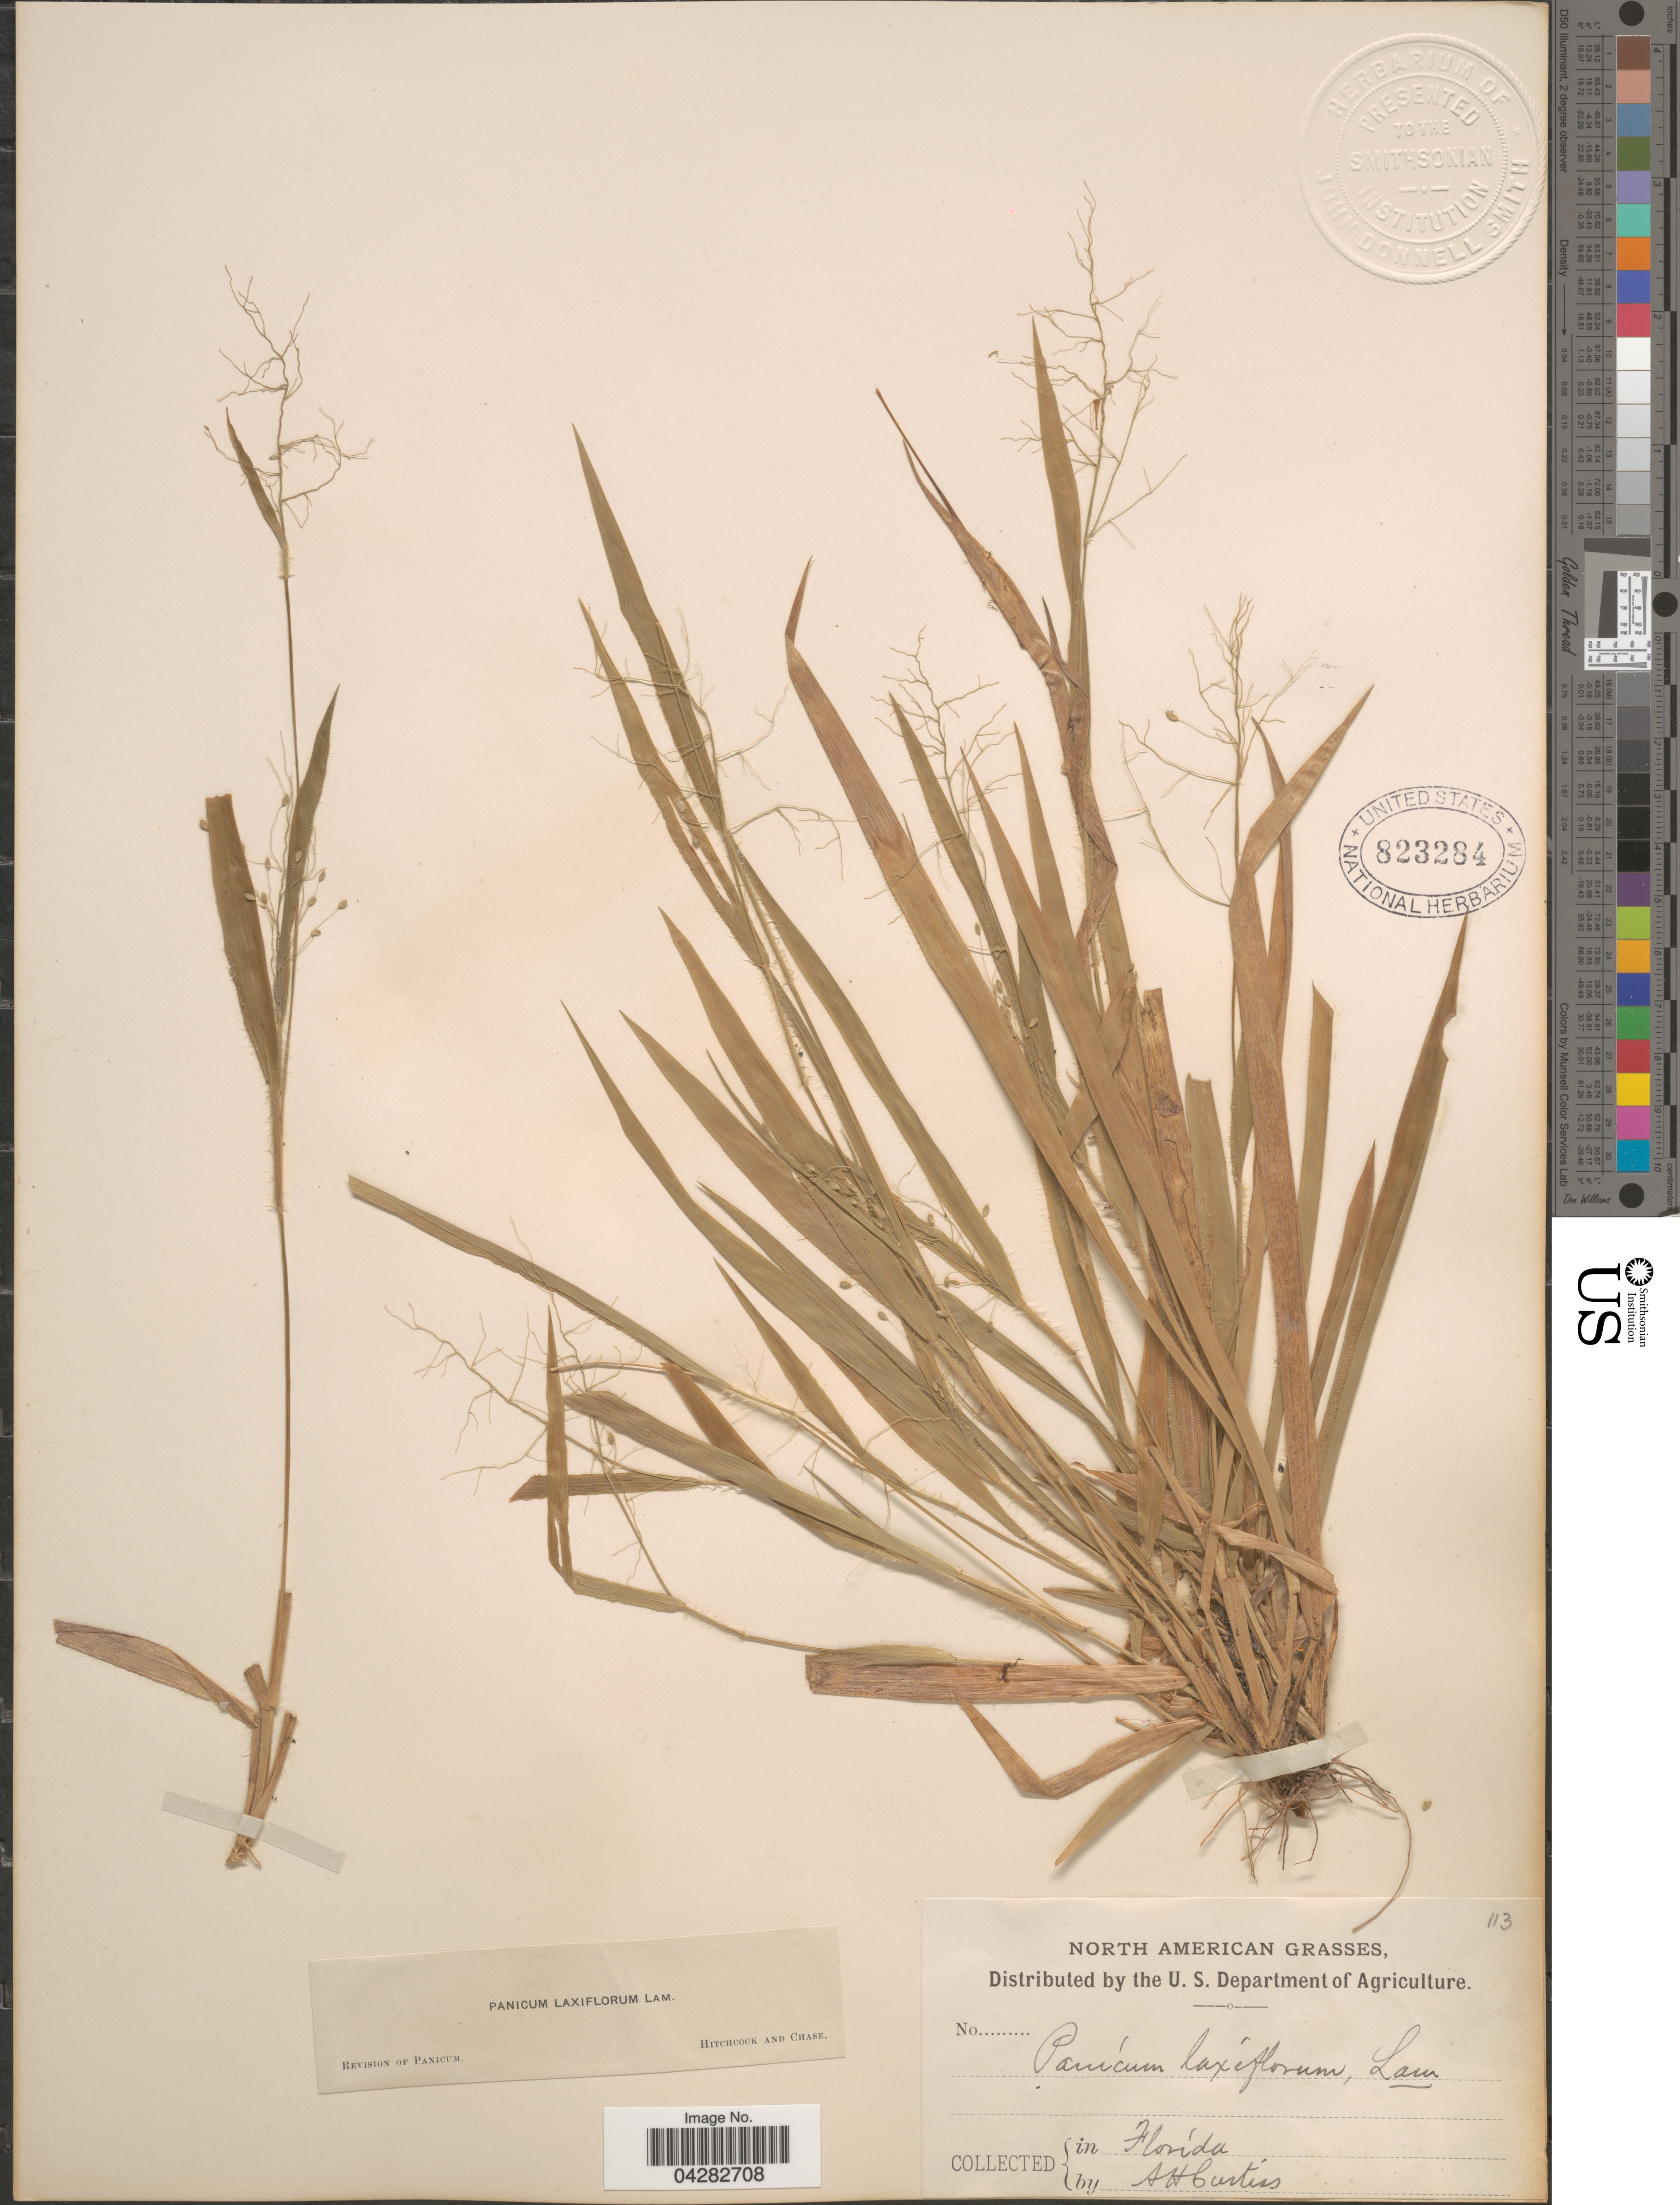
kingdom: Plantae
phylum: Tracheophyta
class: Liliopsida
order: Poales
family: Poaceae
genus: Dichanthelium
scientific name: Dichanthelium laxiflorum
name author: (Lam.) Gould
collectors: A. H. Curtiss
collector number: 113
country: United States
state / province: Florida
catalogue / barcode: US 823284